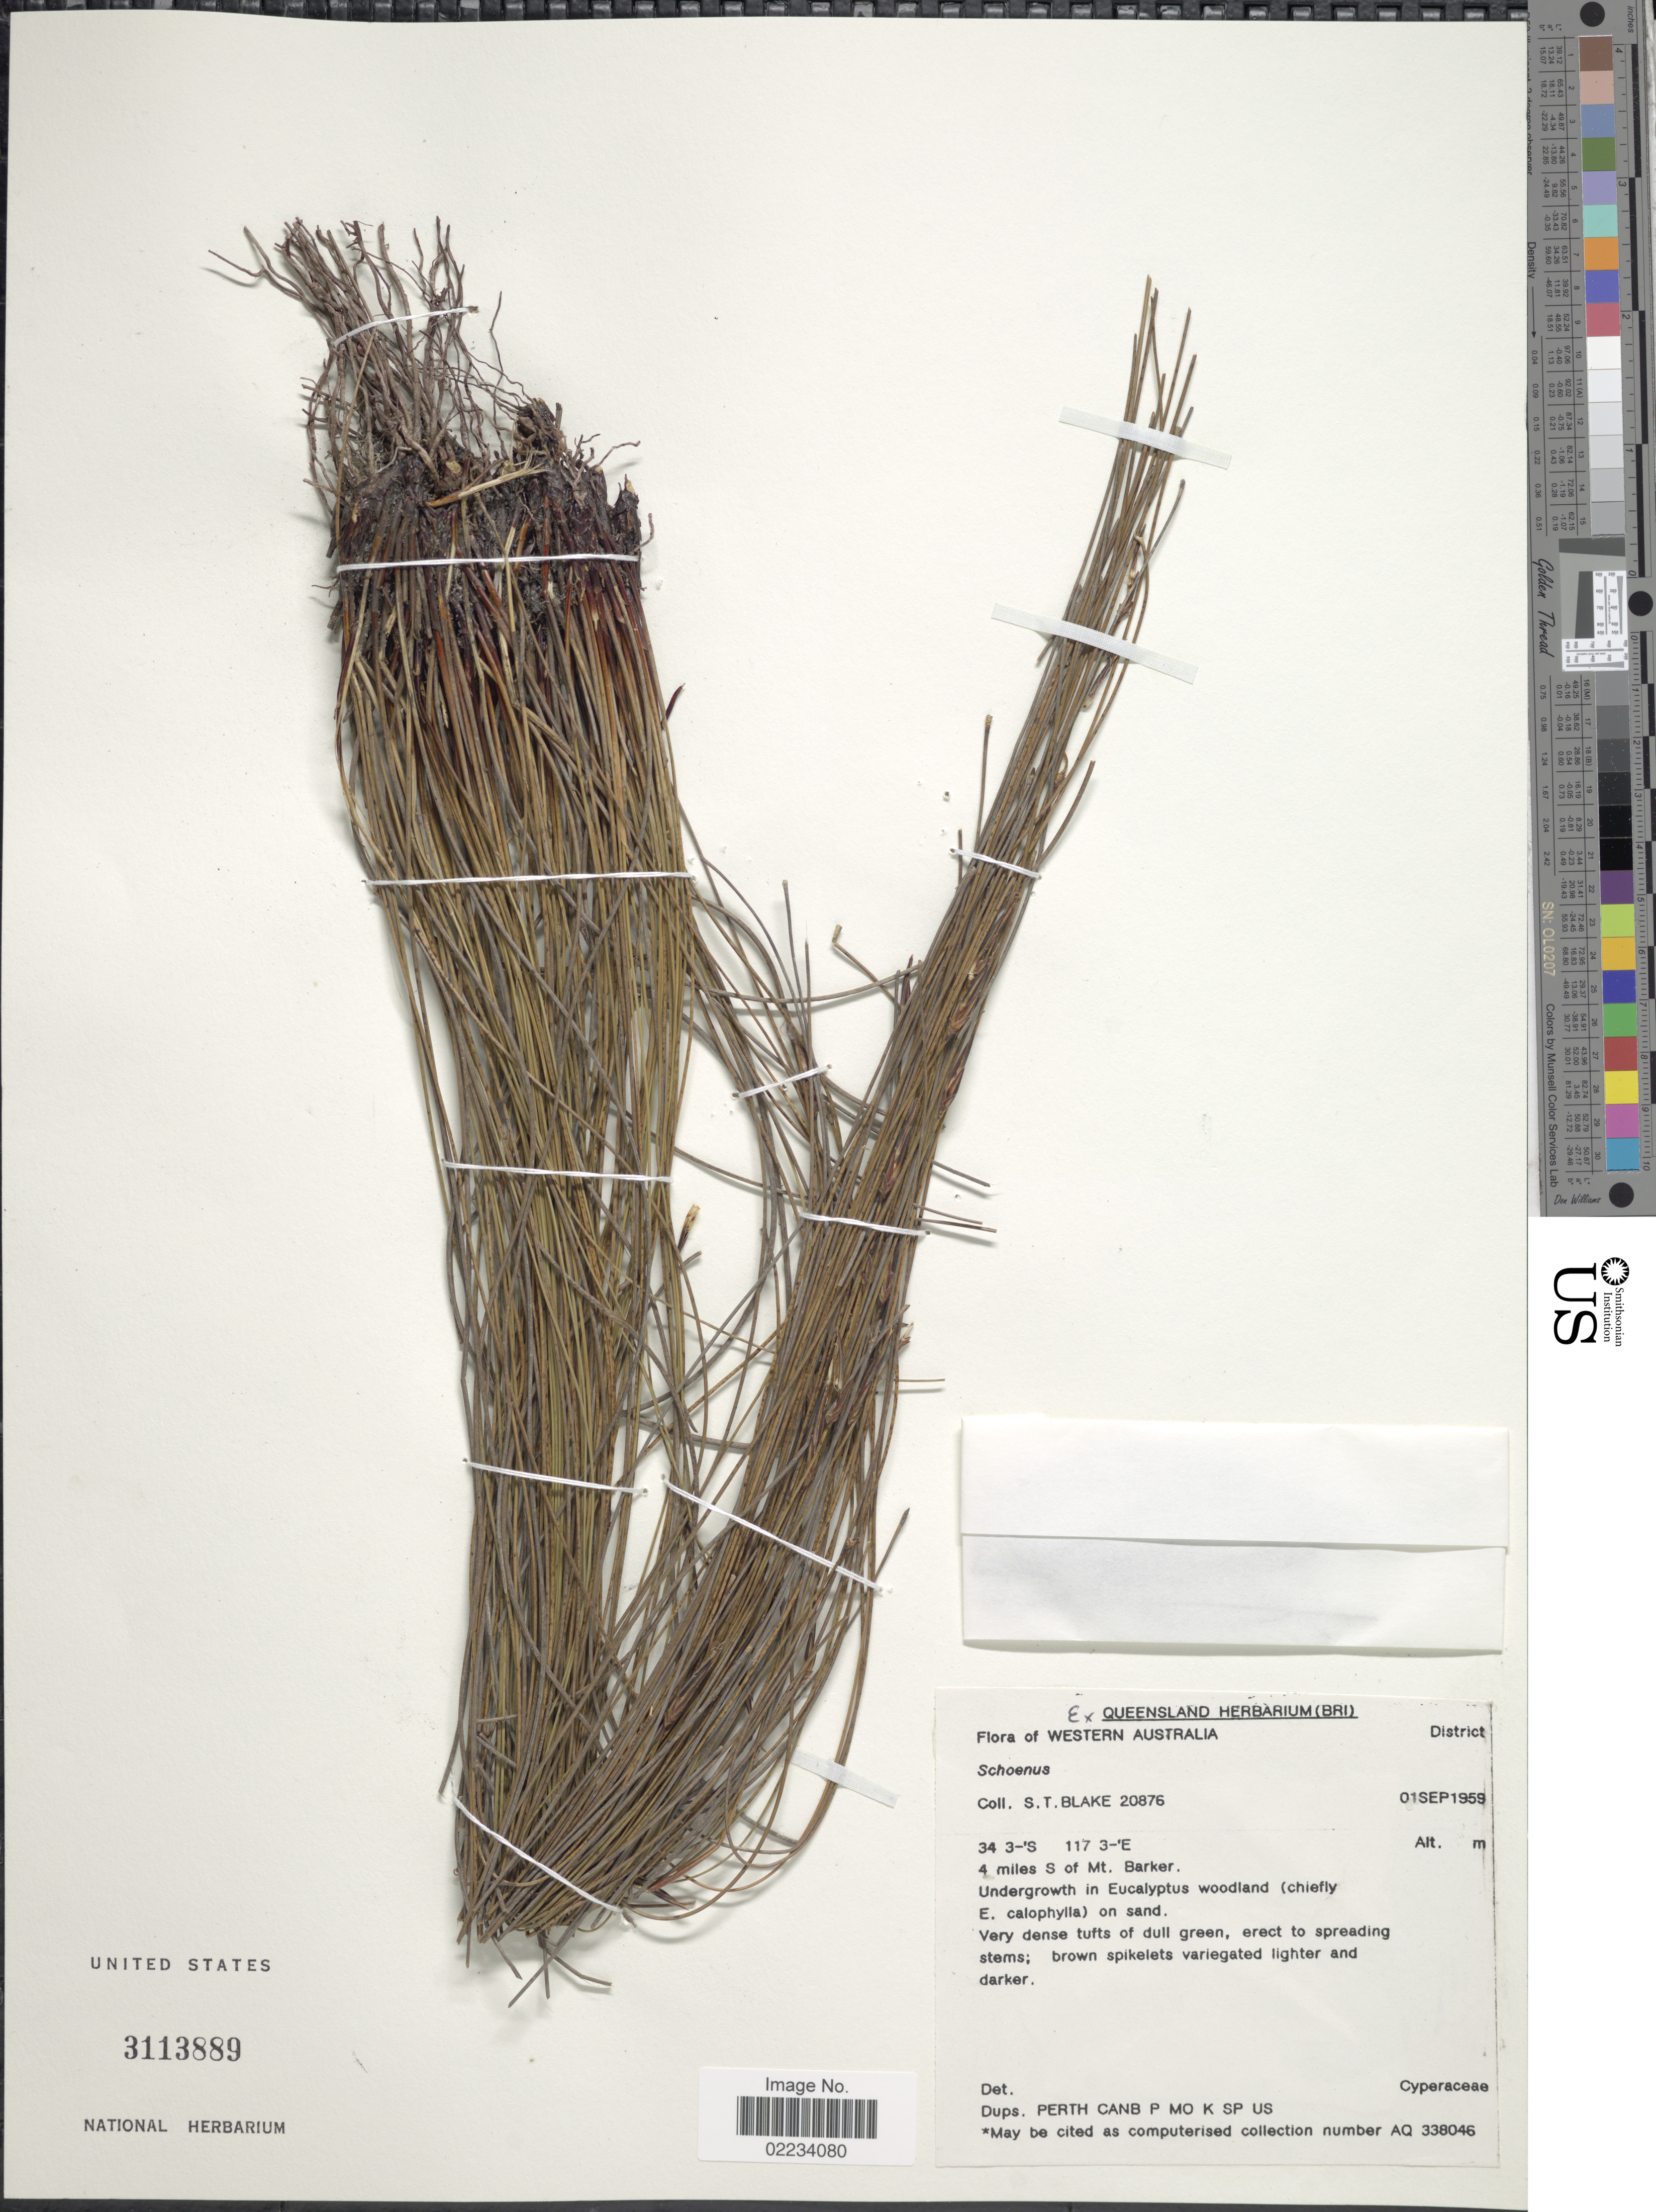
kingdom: Plantae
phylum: Tracheophyta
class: Liliopsida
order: Poales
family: Cyperaceae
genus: Schoenus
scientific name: Schoenus efoliatus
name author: F. Muell.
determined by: Wilson, K. L.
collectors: S. T. Blake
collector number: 20876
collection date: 1959-09-01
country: Australia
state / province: Western Australia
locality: Western Australia District, 4 miles S of Mt. Barker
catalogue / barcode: US 3113889